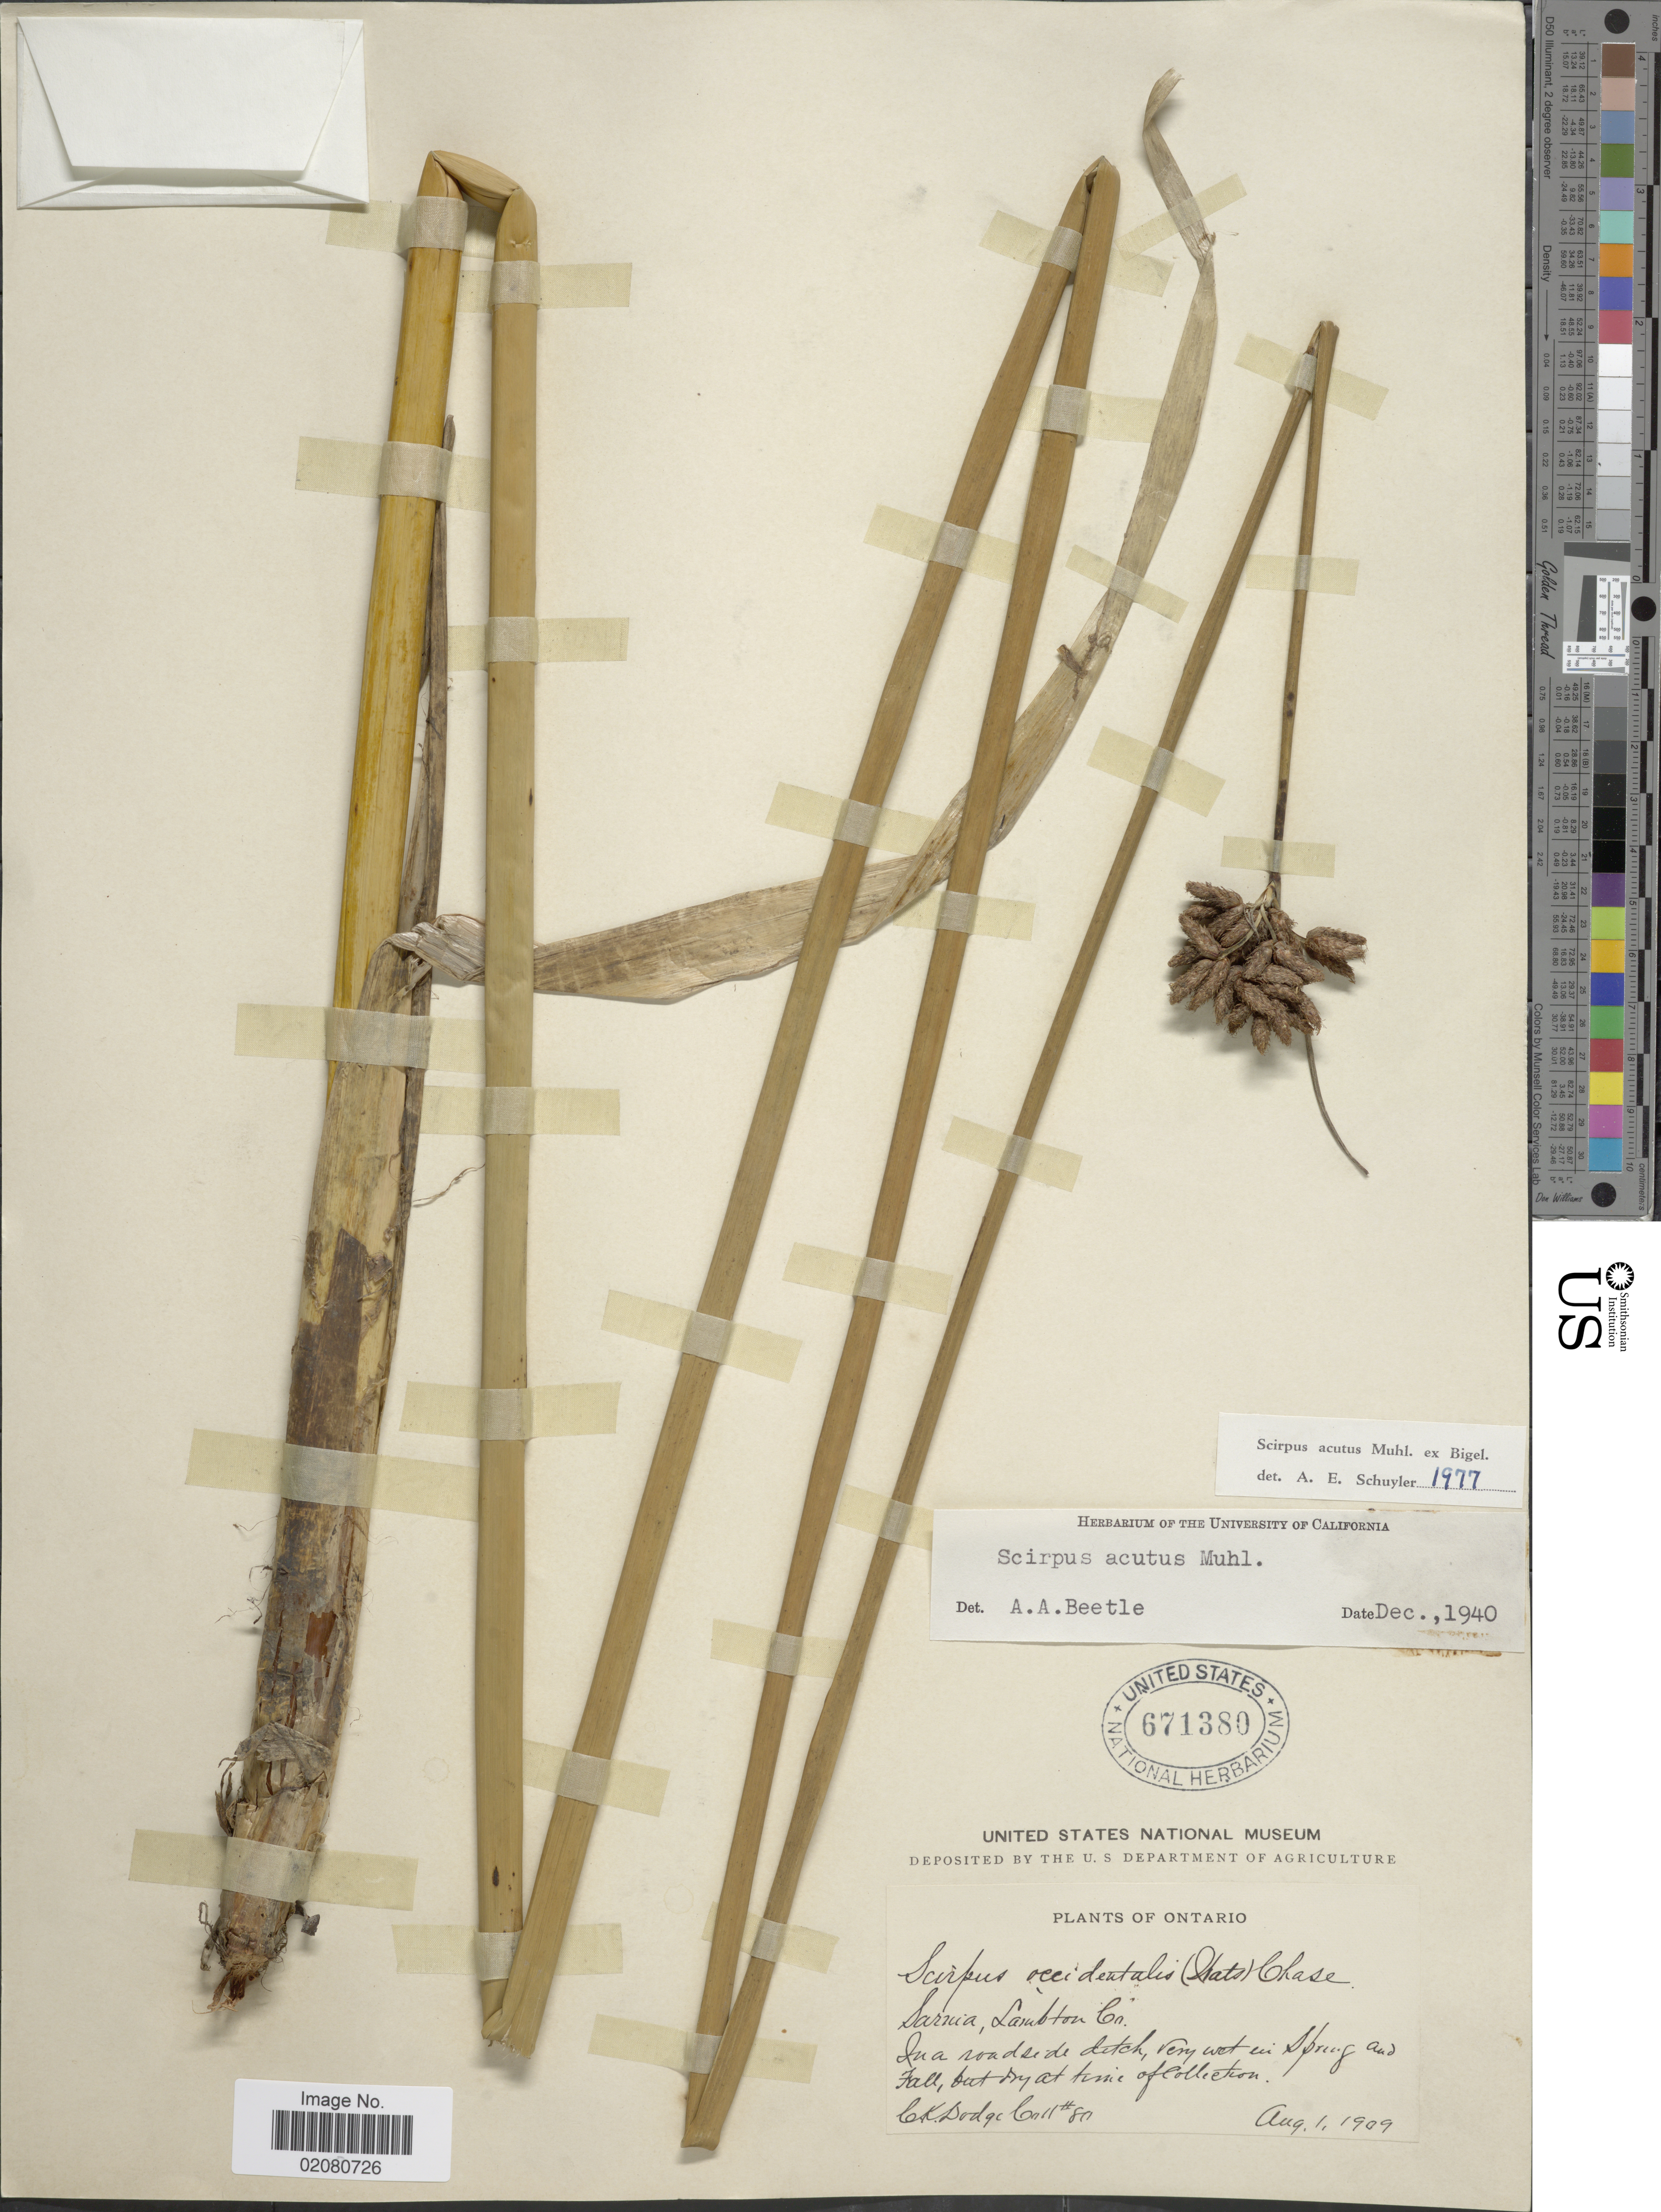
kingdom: Plantae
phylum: Tracheophyta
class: Liliopsida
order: Poales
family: Cyperaceae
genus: Schoenoplectus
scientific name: Schoenoplectus acutus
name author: (Muhl. ex Bigelow) Á. Löve & D. Löve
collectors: C. Dodge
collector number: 80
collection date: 1909-08-01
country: Canada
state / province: Ontario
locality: Ontario In a roadside ditch. Very ditch, very wet in Spring and Fall, but dry at time of collection.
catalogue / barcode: US 671380